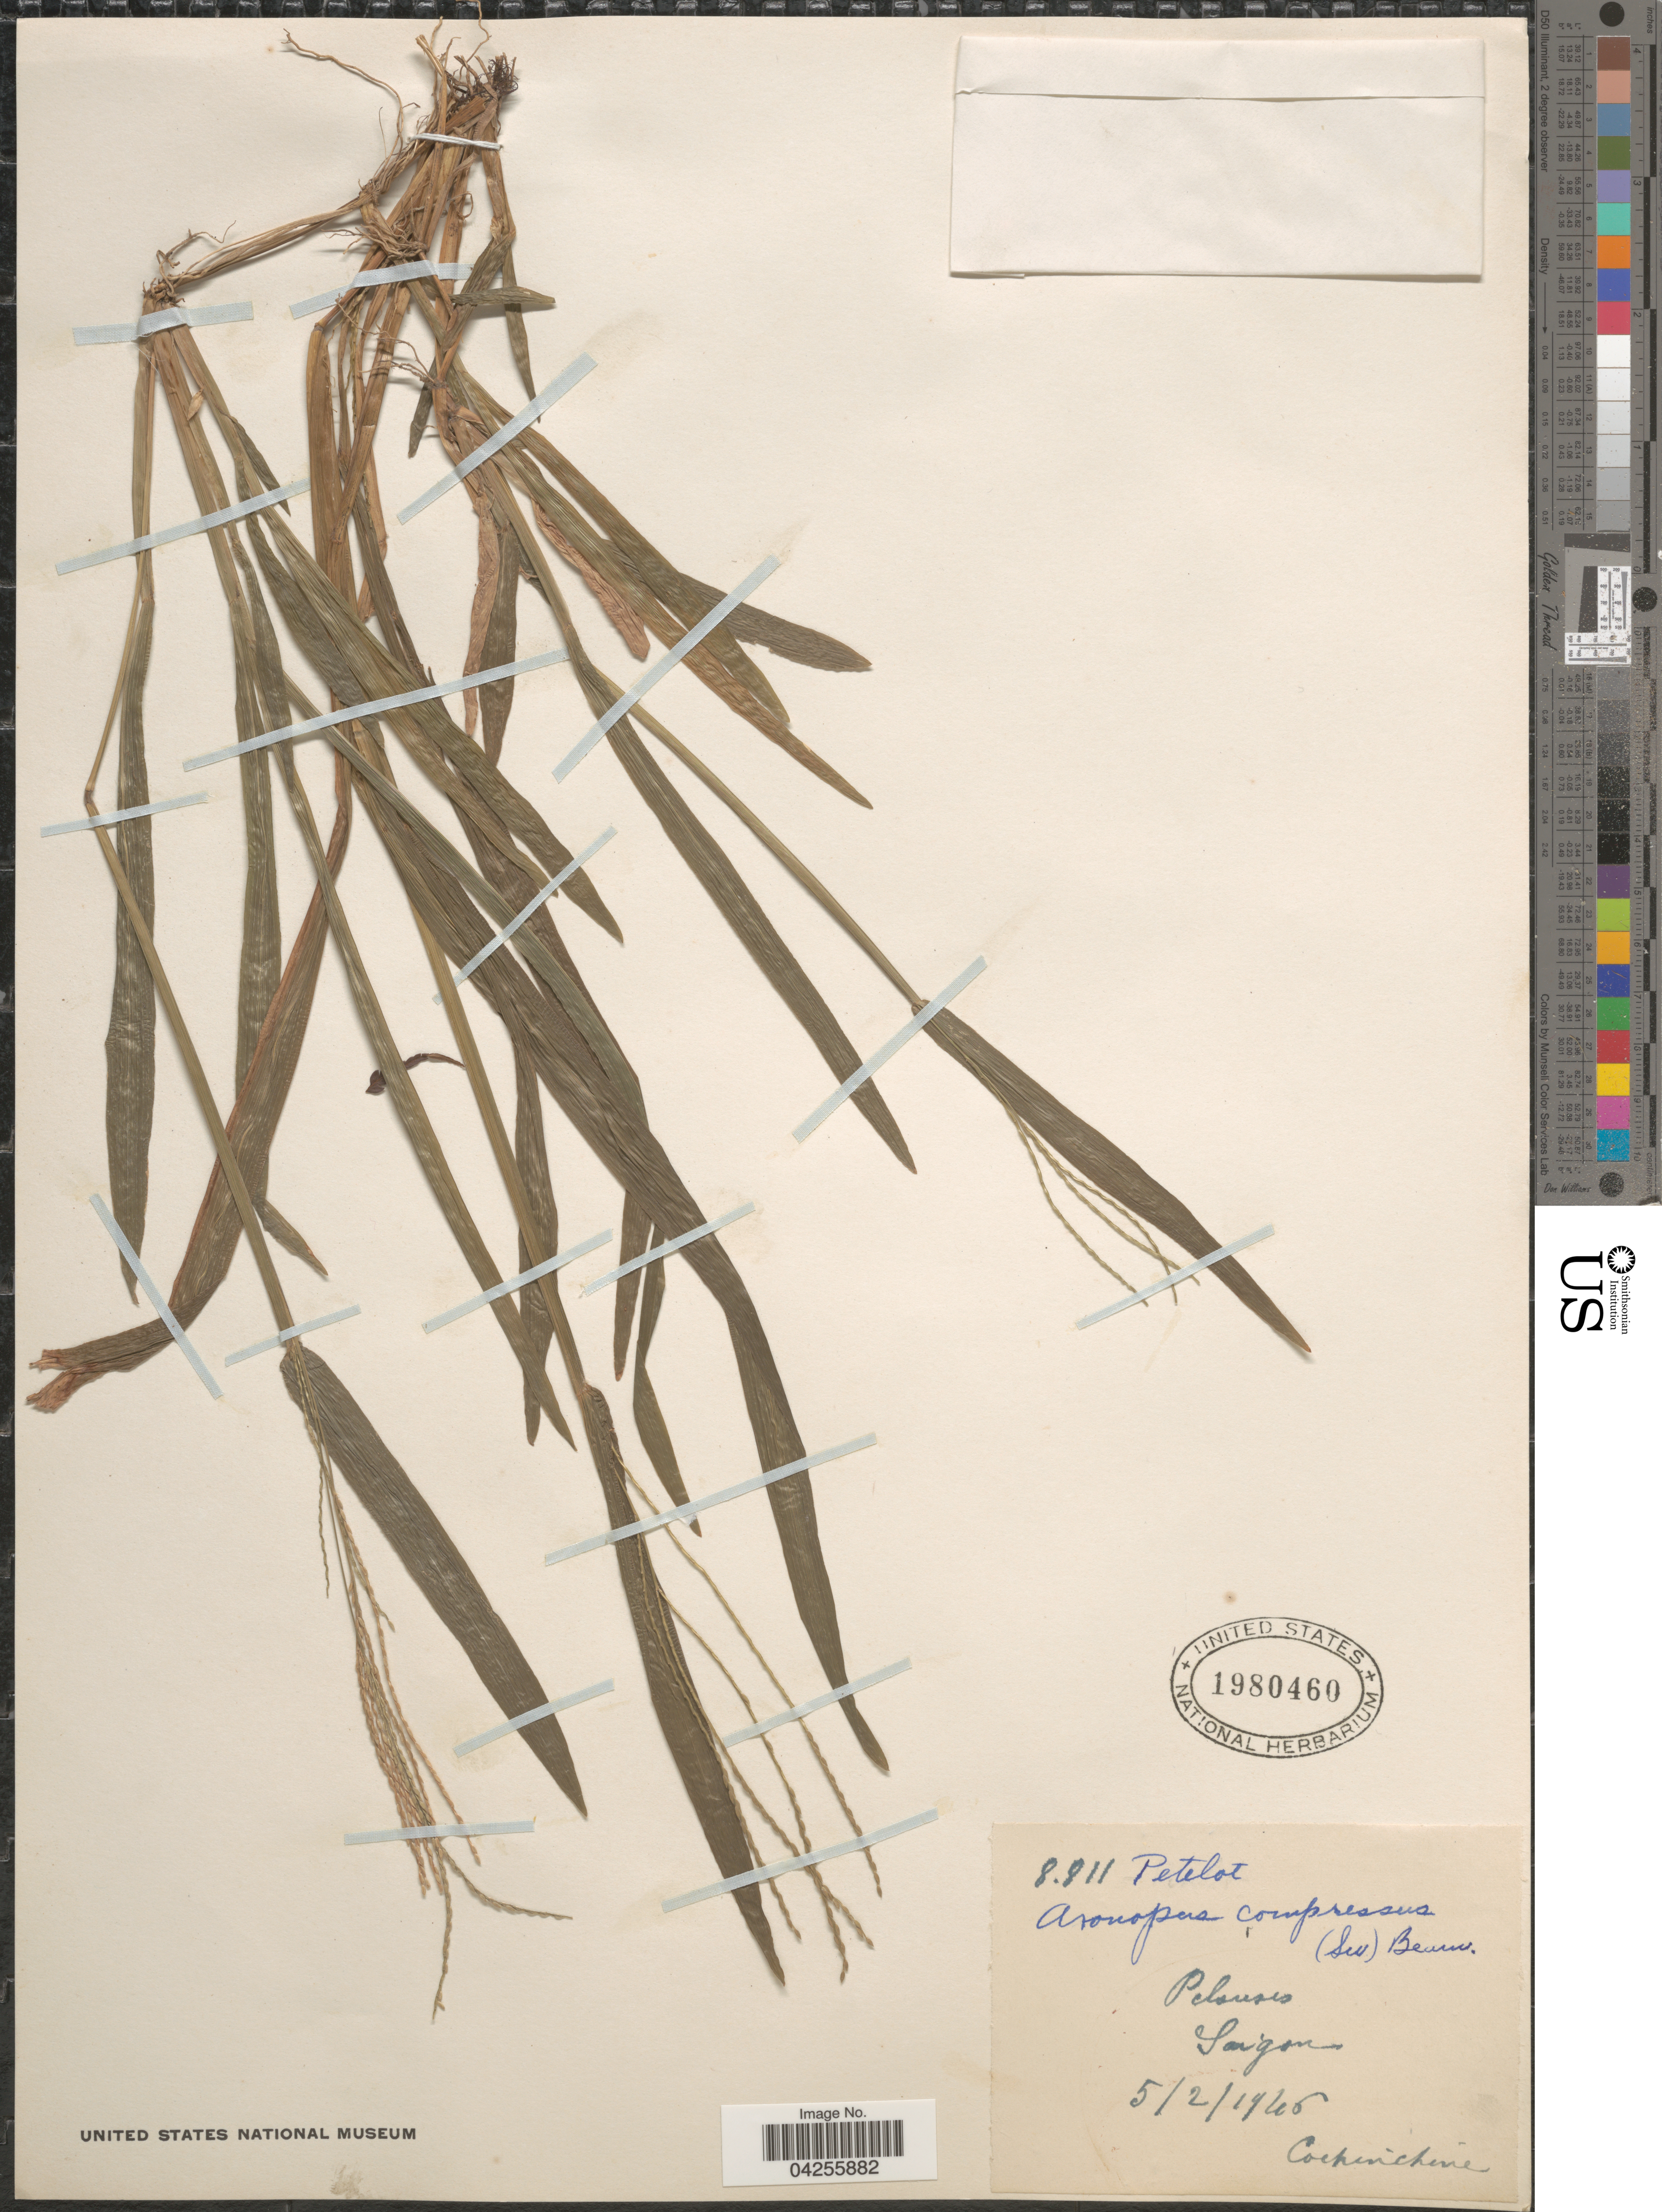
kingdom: Plantae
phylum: Tracheophyta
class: Liliopsida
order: Poales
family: Poaceae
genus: Axonopus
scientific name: Axonopus compressus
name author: (Sw.) P. Beauv.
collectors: Pételot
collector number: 8811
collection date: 1946-02-05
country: Vietnam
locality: Pelouses. Saigon. Cochinchine.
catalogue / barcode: US 1980460